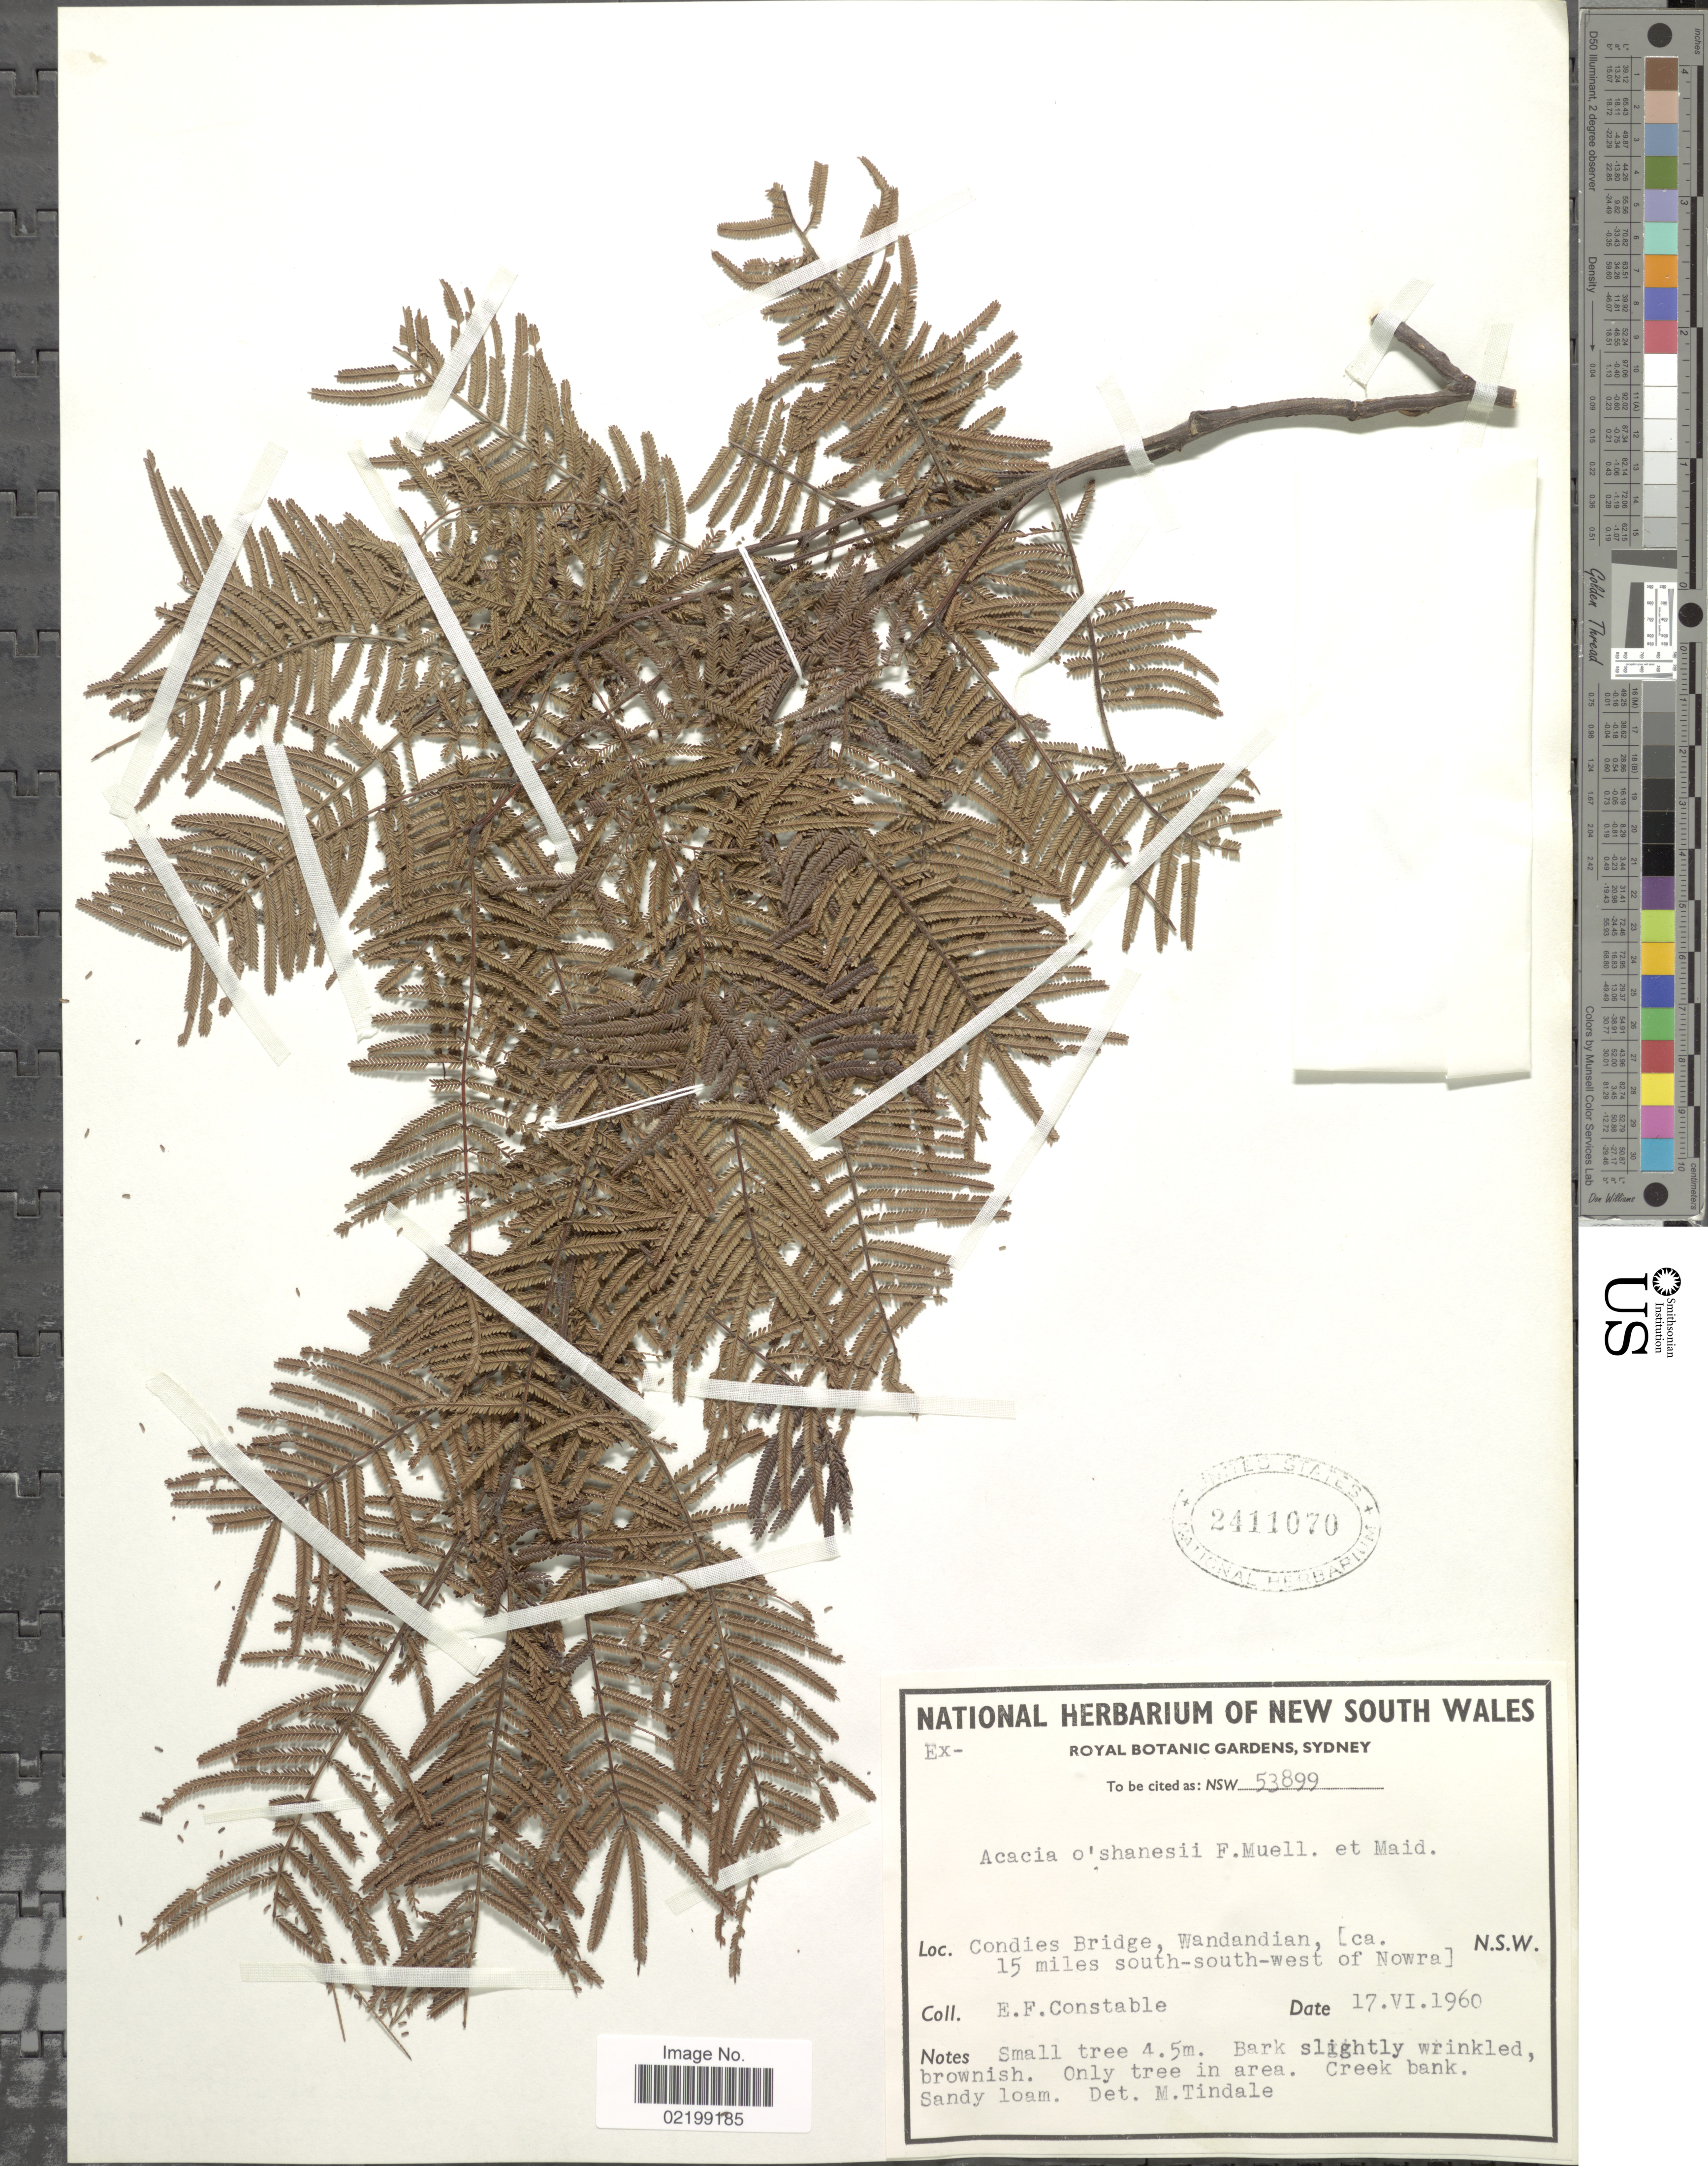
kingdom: Plantae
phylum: Tracheophyta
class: Magnoliopsida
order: Fabales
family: Fabaceae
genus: Acacia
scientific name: Acacia oshanesii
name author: F. Muell. & Maiden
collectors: E. F. Constable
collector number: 53899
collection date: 1960-06-17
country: Australia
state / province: New South Wales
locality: Condies Bridge, Wandandian, (ca. 15 miles south-south-west of Nowra) Creek bank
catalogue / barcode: US 2411070